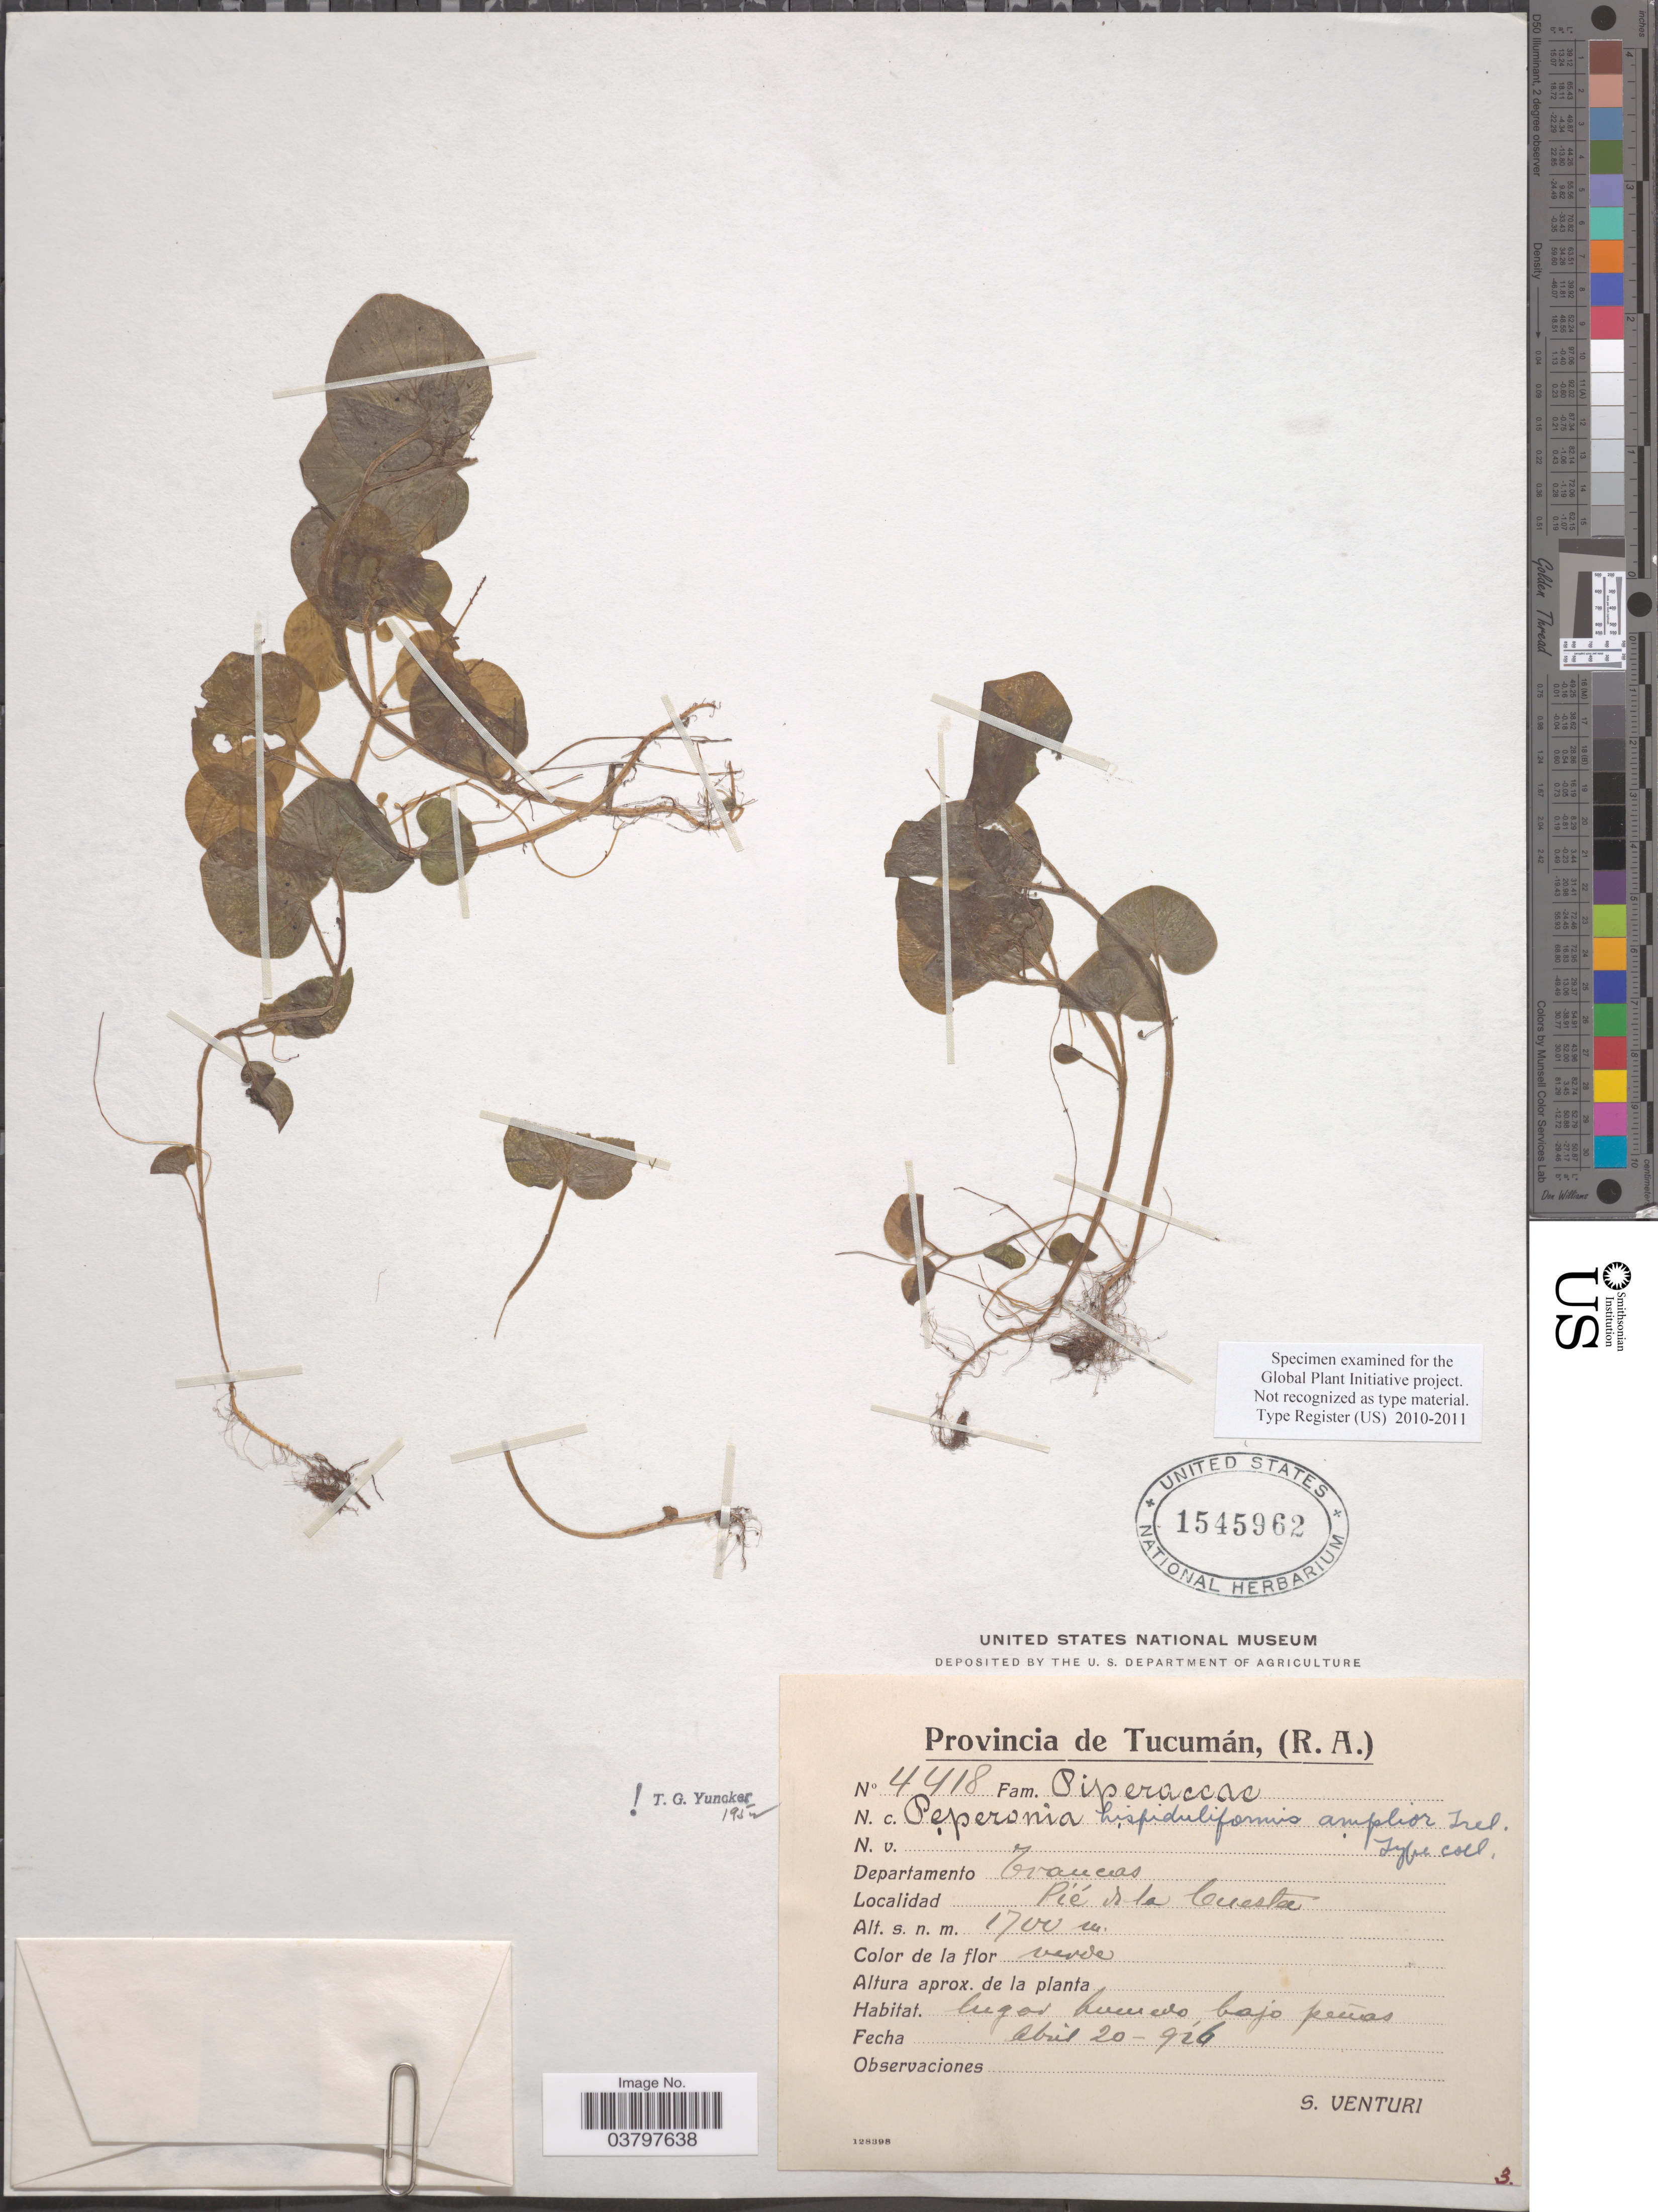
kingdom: Plantae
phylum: Tracheophyta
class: Magnoliopsida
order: Piperales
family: Piperaceae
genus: Peperomia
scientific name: Peperomia hispiduliformis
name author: Trel. in Moldenke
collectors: S. Venturi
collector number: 4418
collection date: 1926-04-20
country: Argentina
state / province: Tucuman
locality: Departamento Trancas. Pie de la Cuesta.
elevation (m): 1700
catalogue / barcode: US 1545962